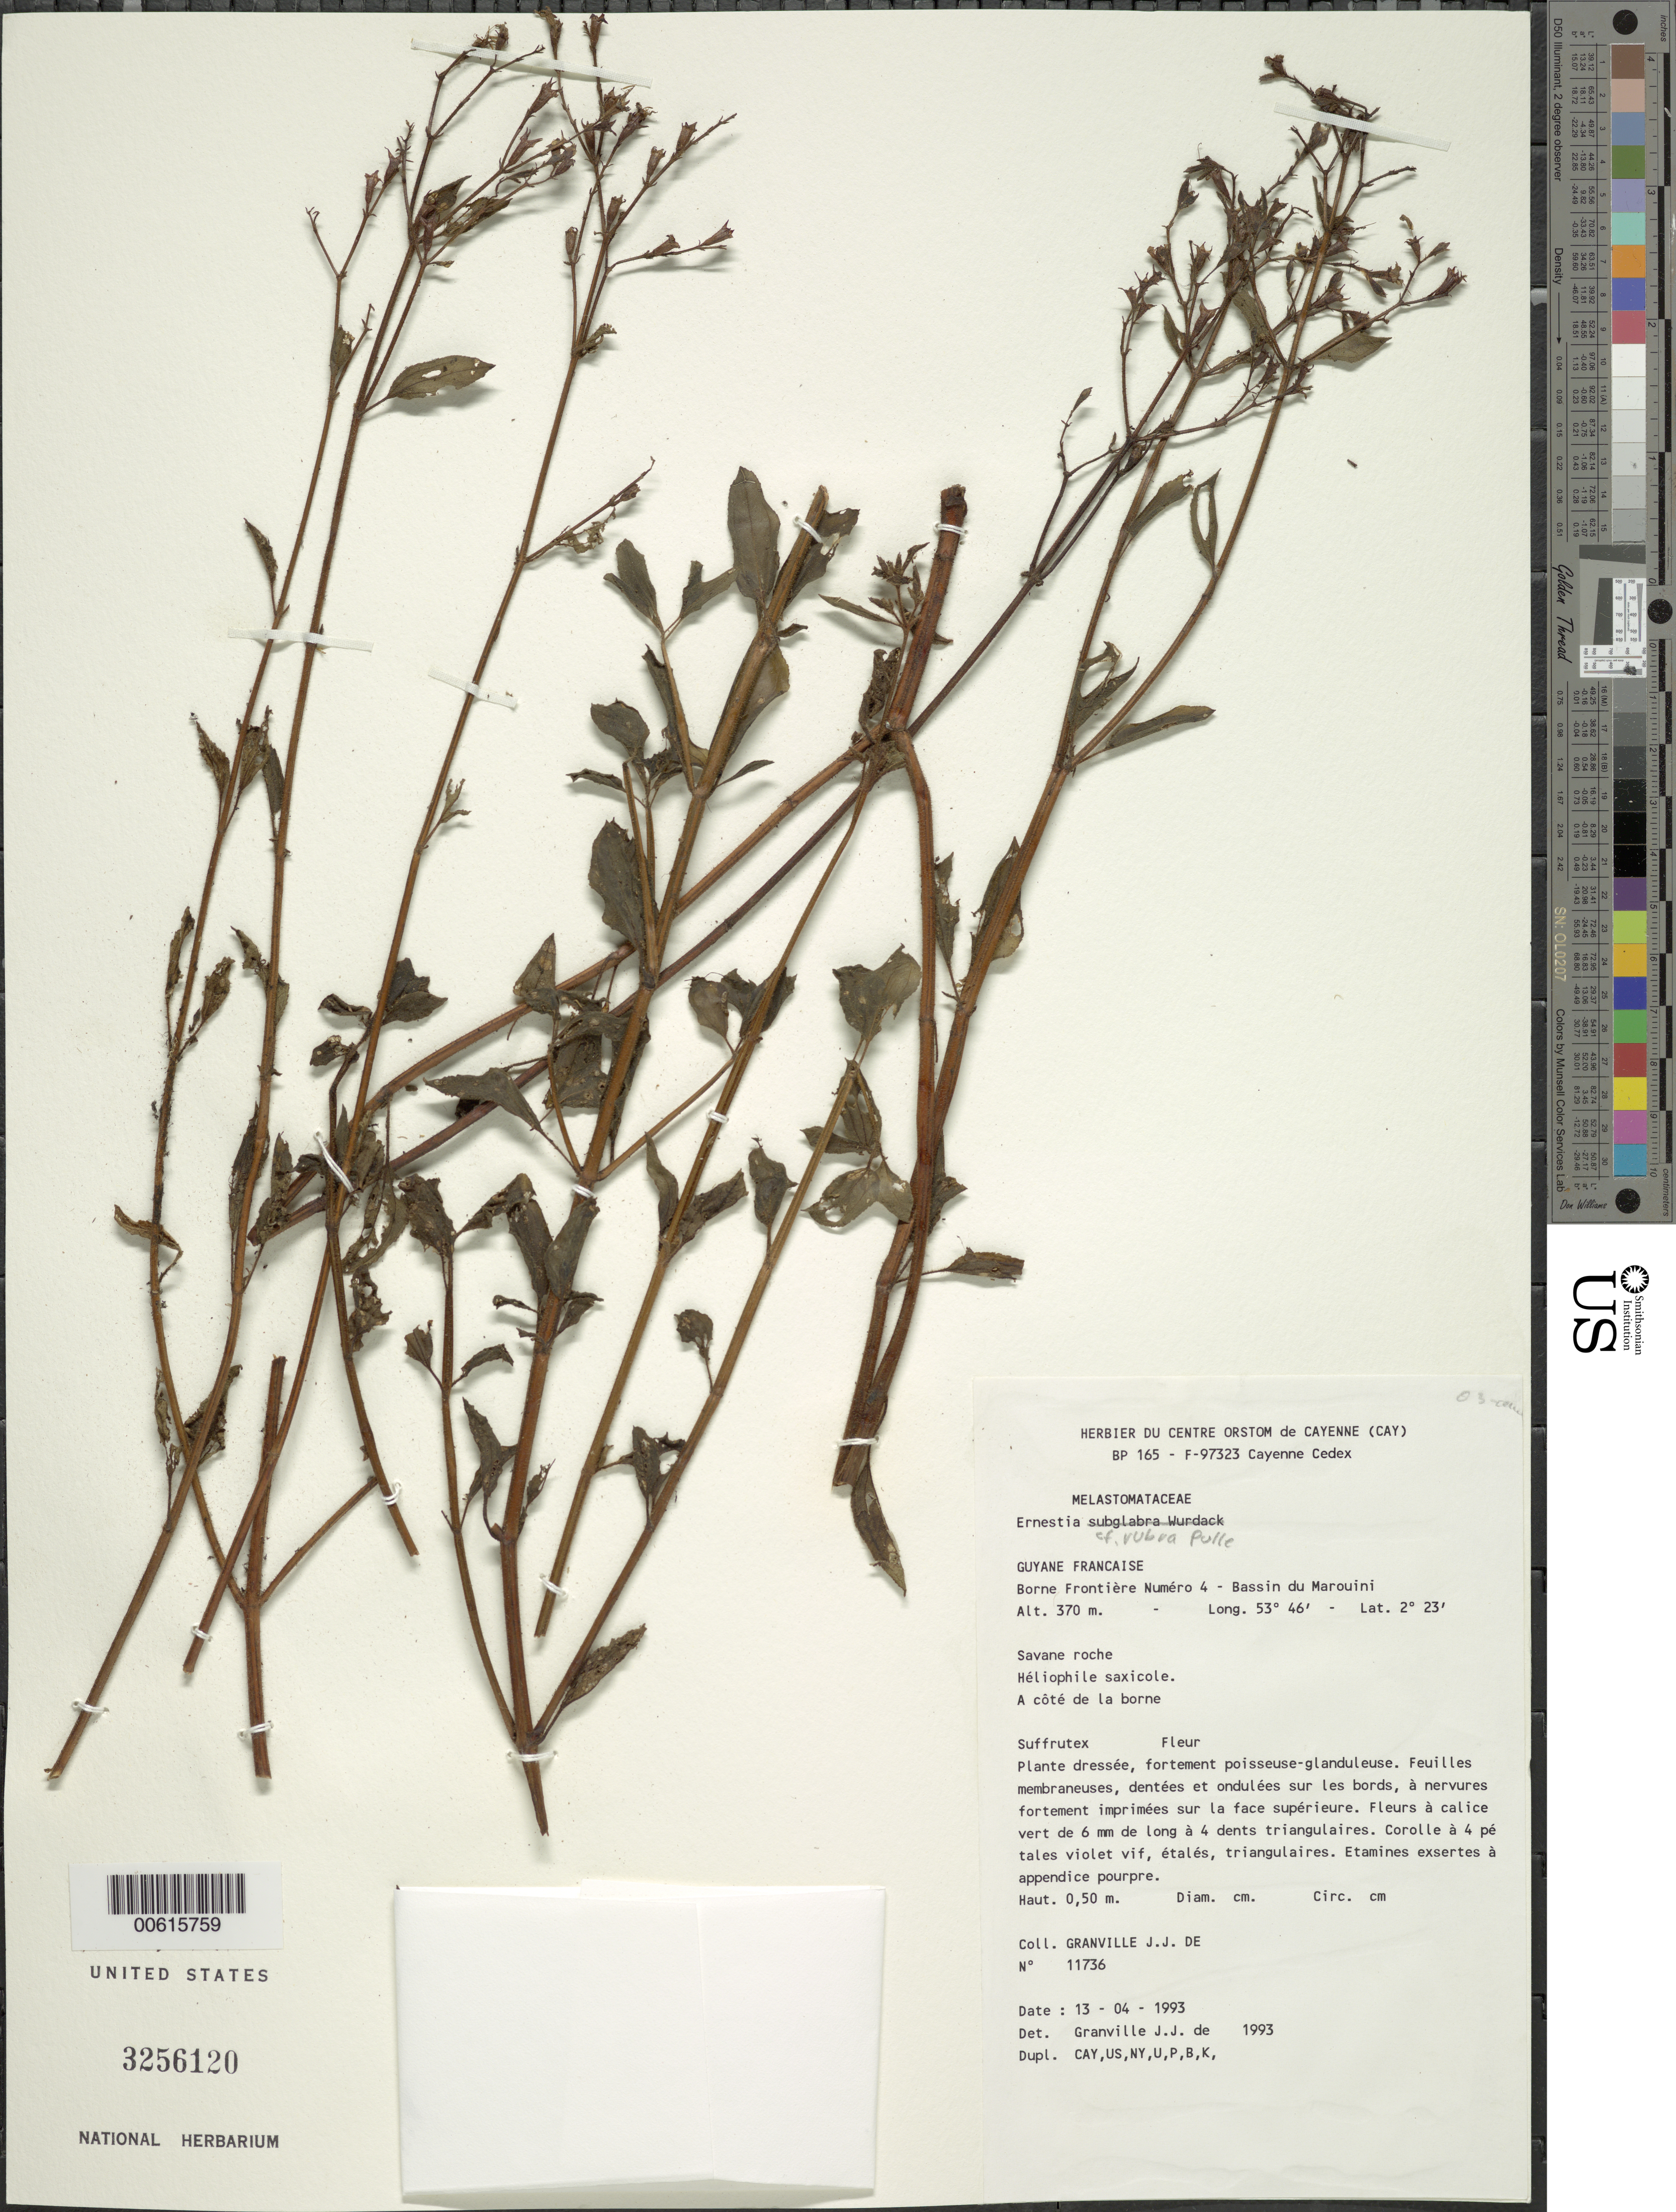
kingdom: Plantae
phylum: Tracheophyta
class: Magnoliopsida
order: Myrtales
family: Melastomataceae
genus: Ernestia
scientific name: Ernestia rubra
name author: Pulle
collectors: J.-J. de Granville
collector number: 11736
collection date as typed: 13-Apr-93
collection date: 1993-04-13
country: French Guiana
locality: Bassin du Marouini, Borne Frontière numéro 4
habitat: Savane roche. Heliophile saxicole. A cote de la borne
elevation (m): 370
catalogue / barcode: US 3256120